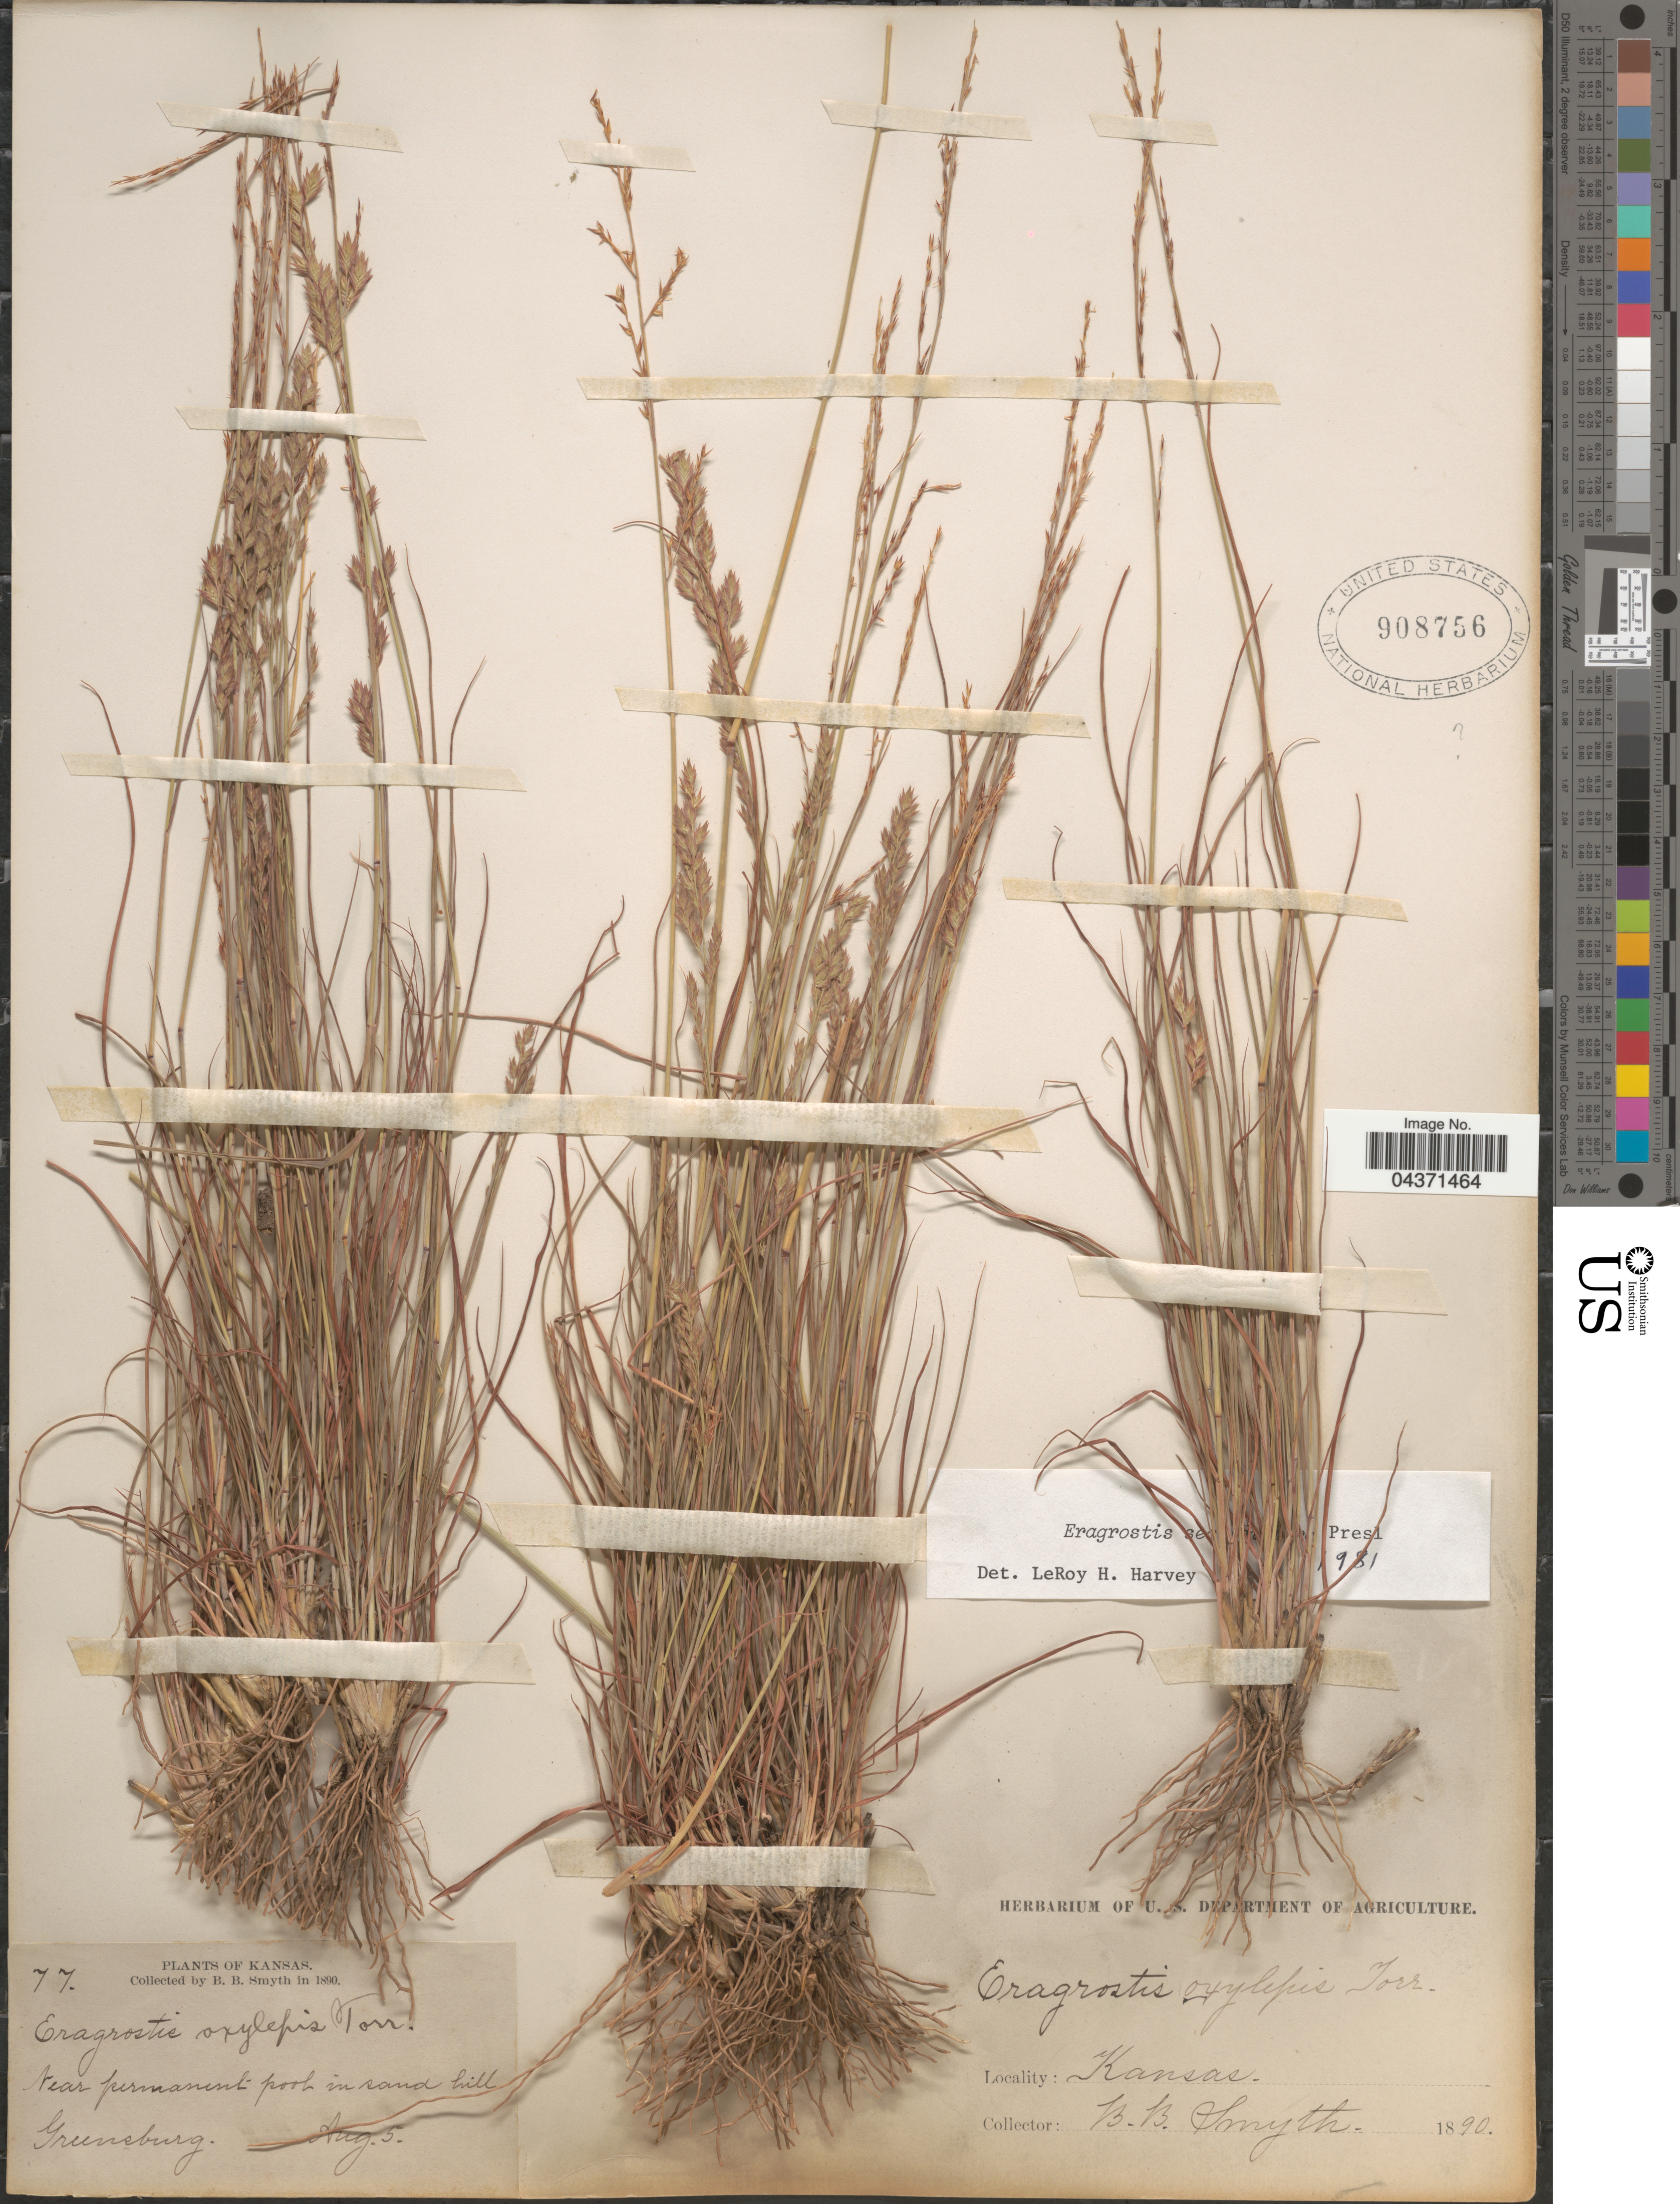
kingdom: Plantae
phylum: Tracheophyta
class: Liliopsida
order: Poales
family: Poaceae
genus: Eragrostis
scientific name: Eragrostis secundiflora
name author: J. Presl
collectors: B. Smyth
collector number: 77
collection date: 1890-08-05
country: United States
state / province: Kansas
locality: Near permanent pool in sand hill. Greensburg.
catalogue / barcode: US 908756